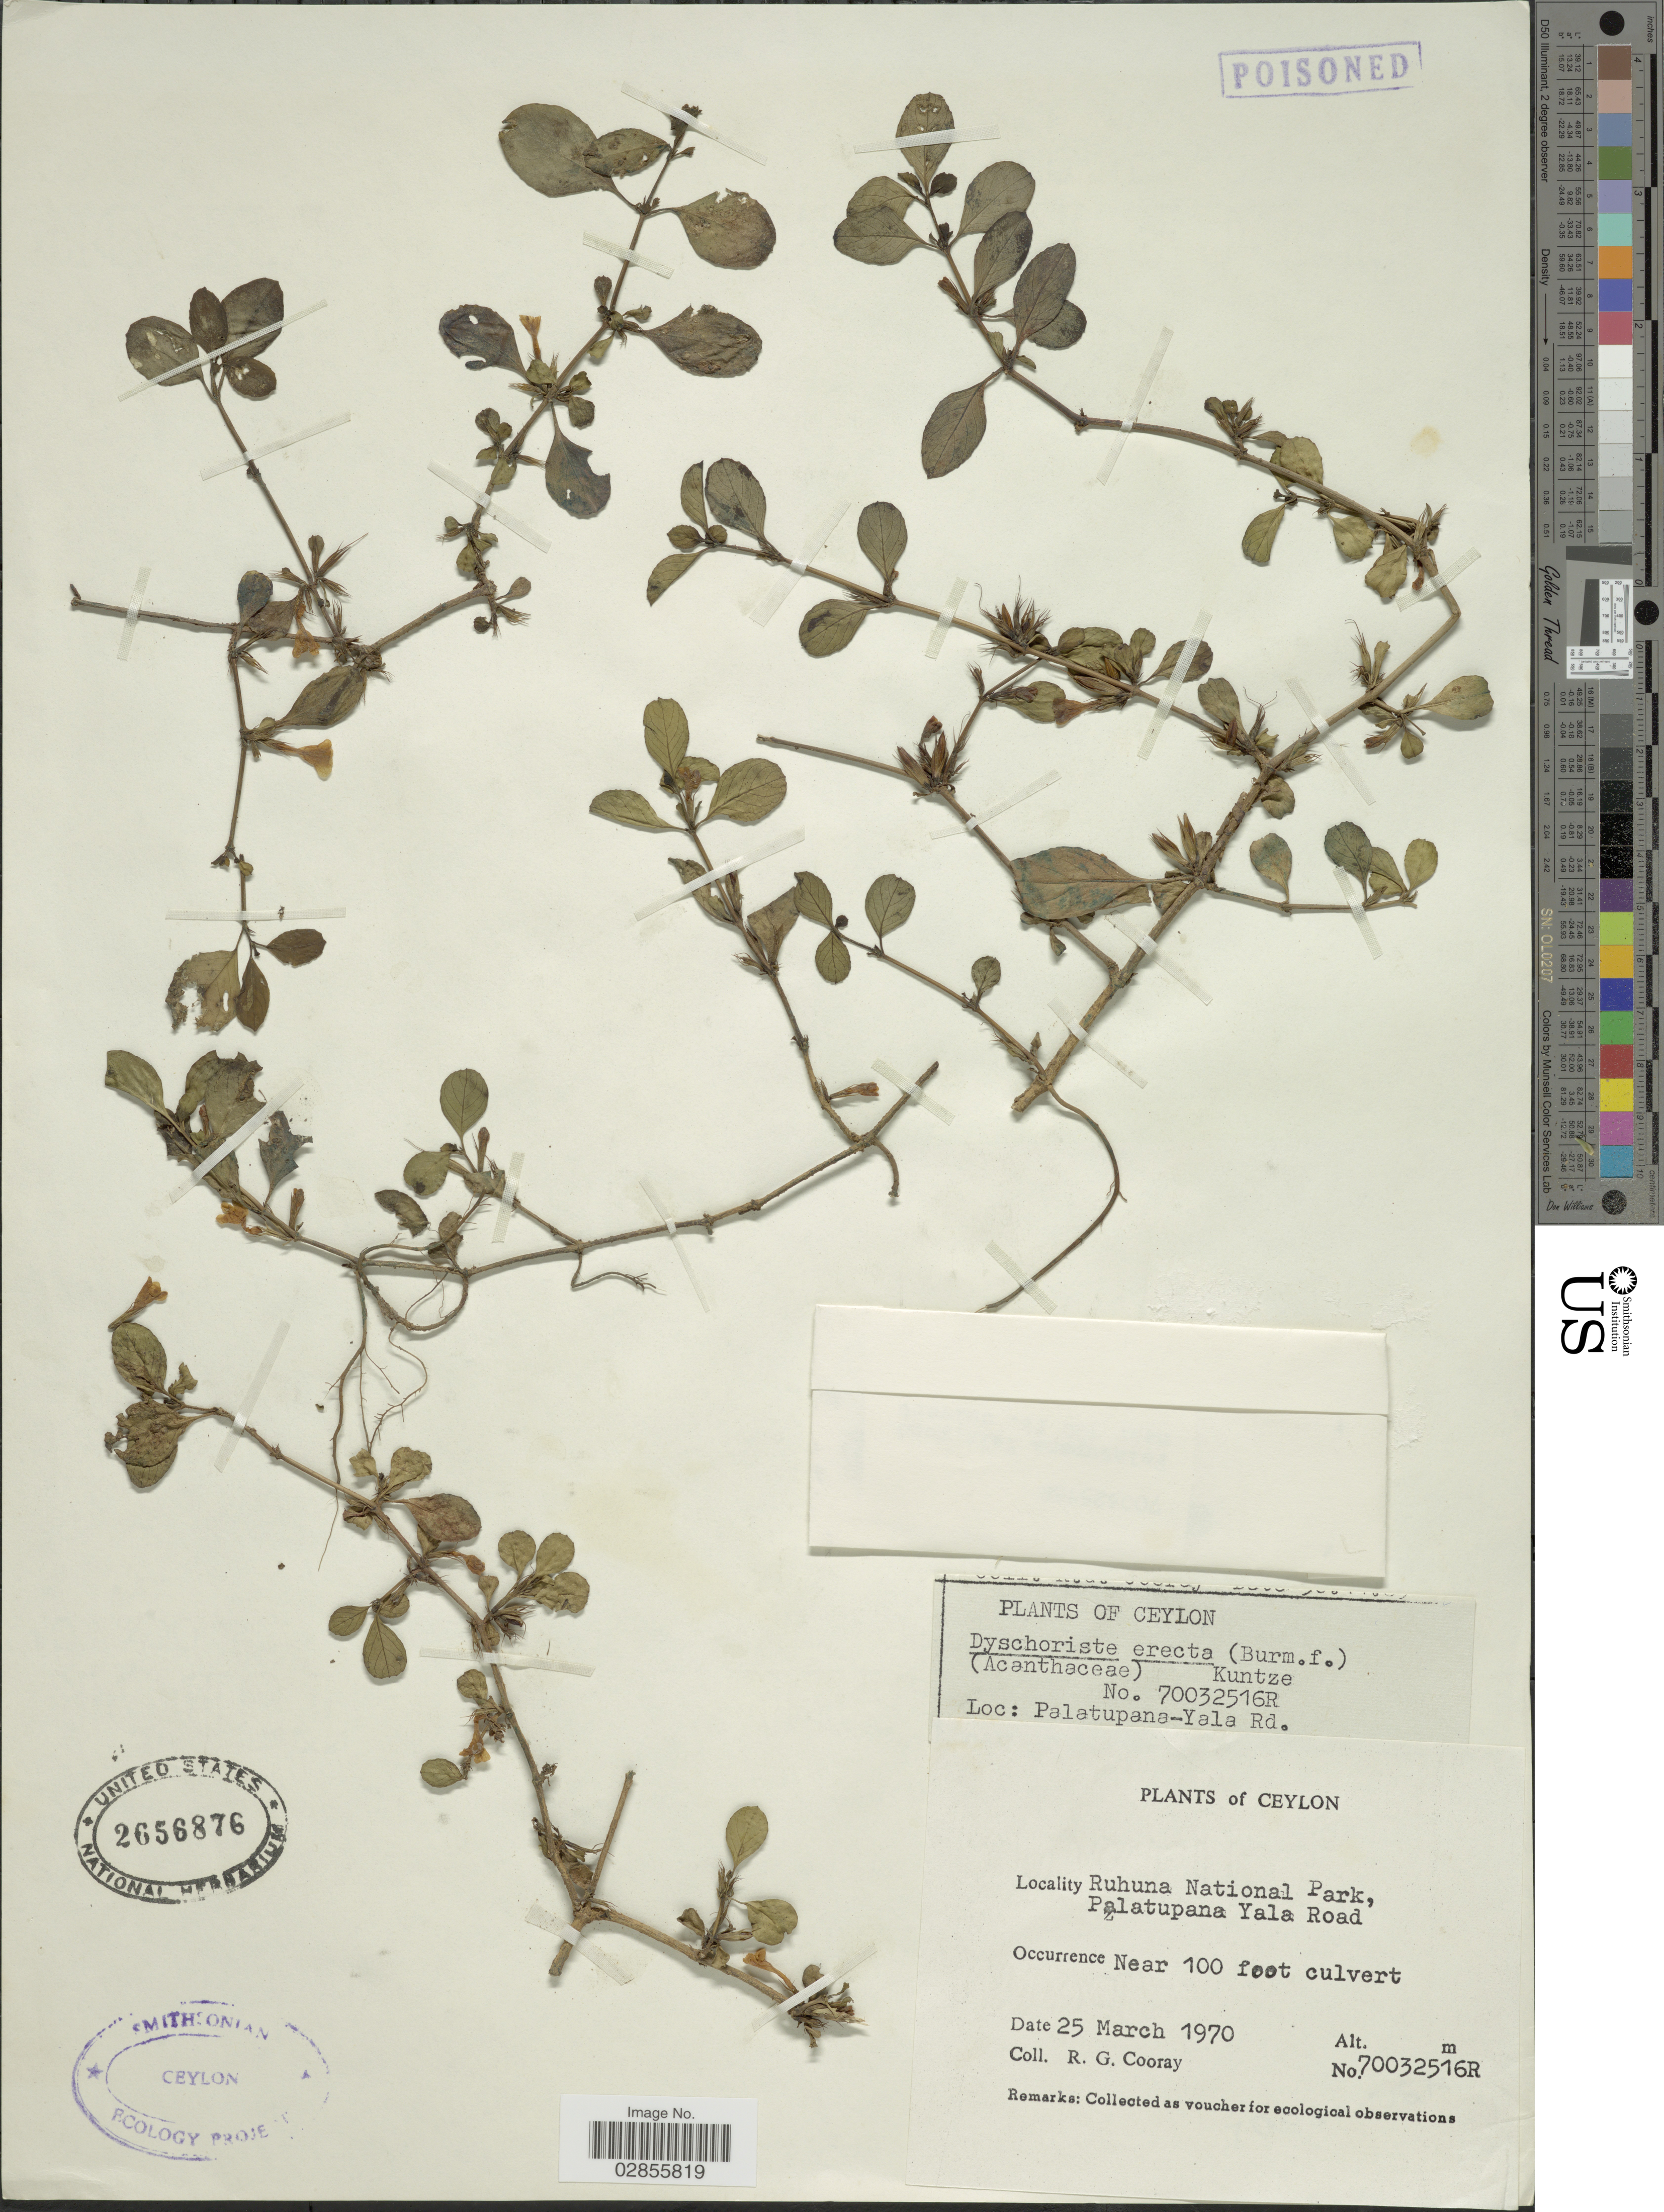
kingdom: Plantae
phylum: Tracheophyta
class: Magnoliopsida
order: Lamiales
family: Acanthaceae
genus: Dyschoriste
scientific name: Dyschoriste erecta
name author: (Burm. f.) Kuntze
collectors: R. Cooray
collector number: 70032516R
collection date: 1970-03-25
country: Sri Lanka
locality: Ceylon. Ruhuna National Park, Palatupana Yala Road.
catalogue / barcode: US 2656876